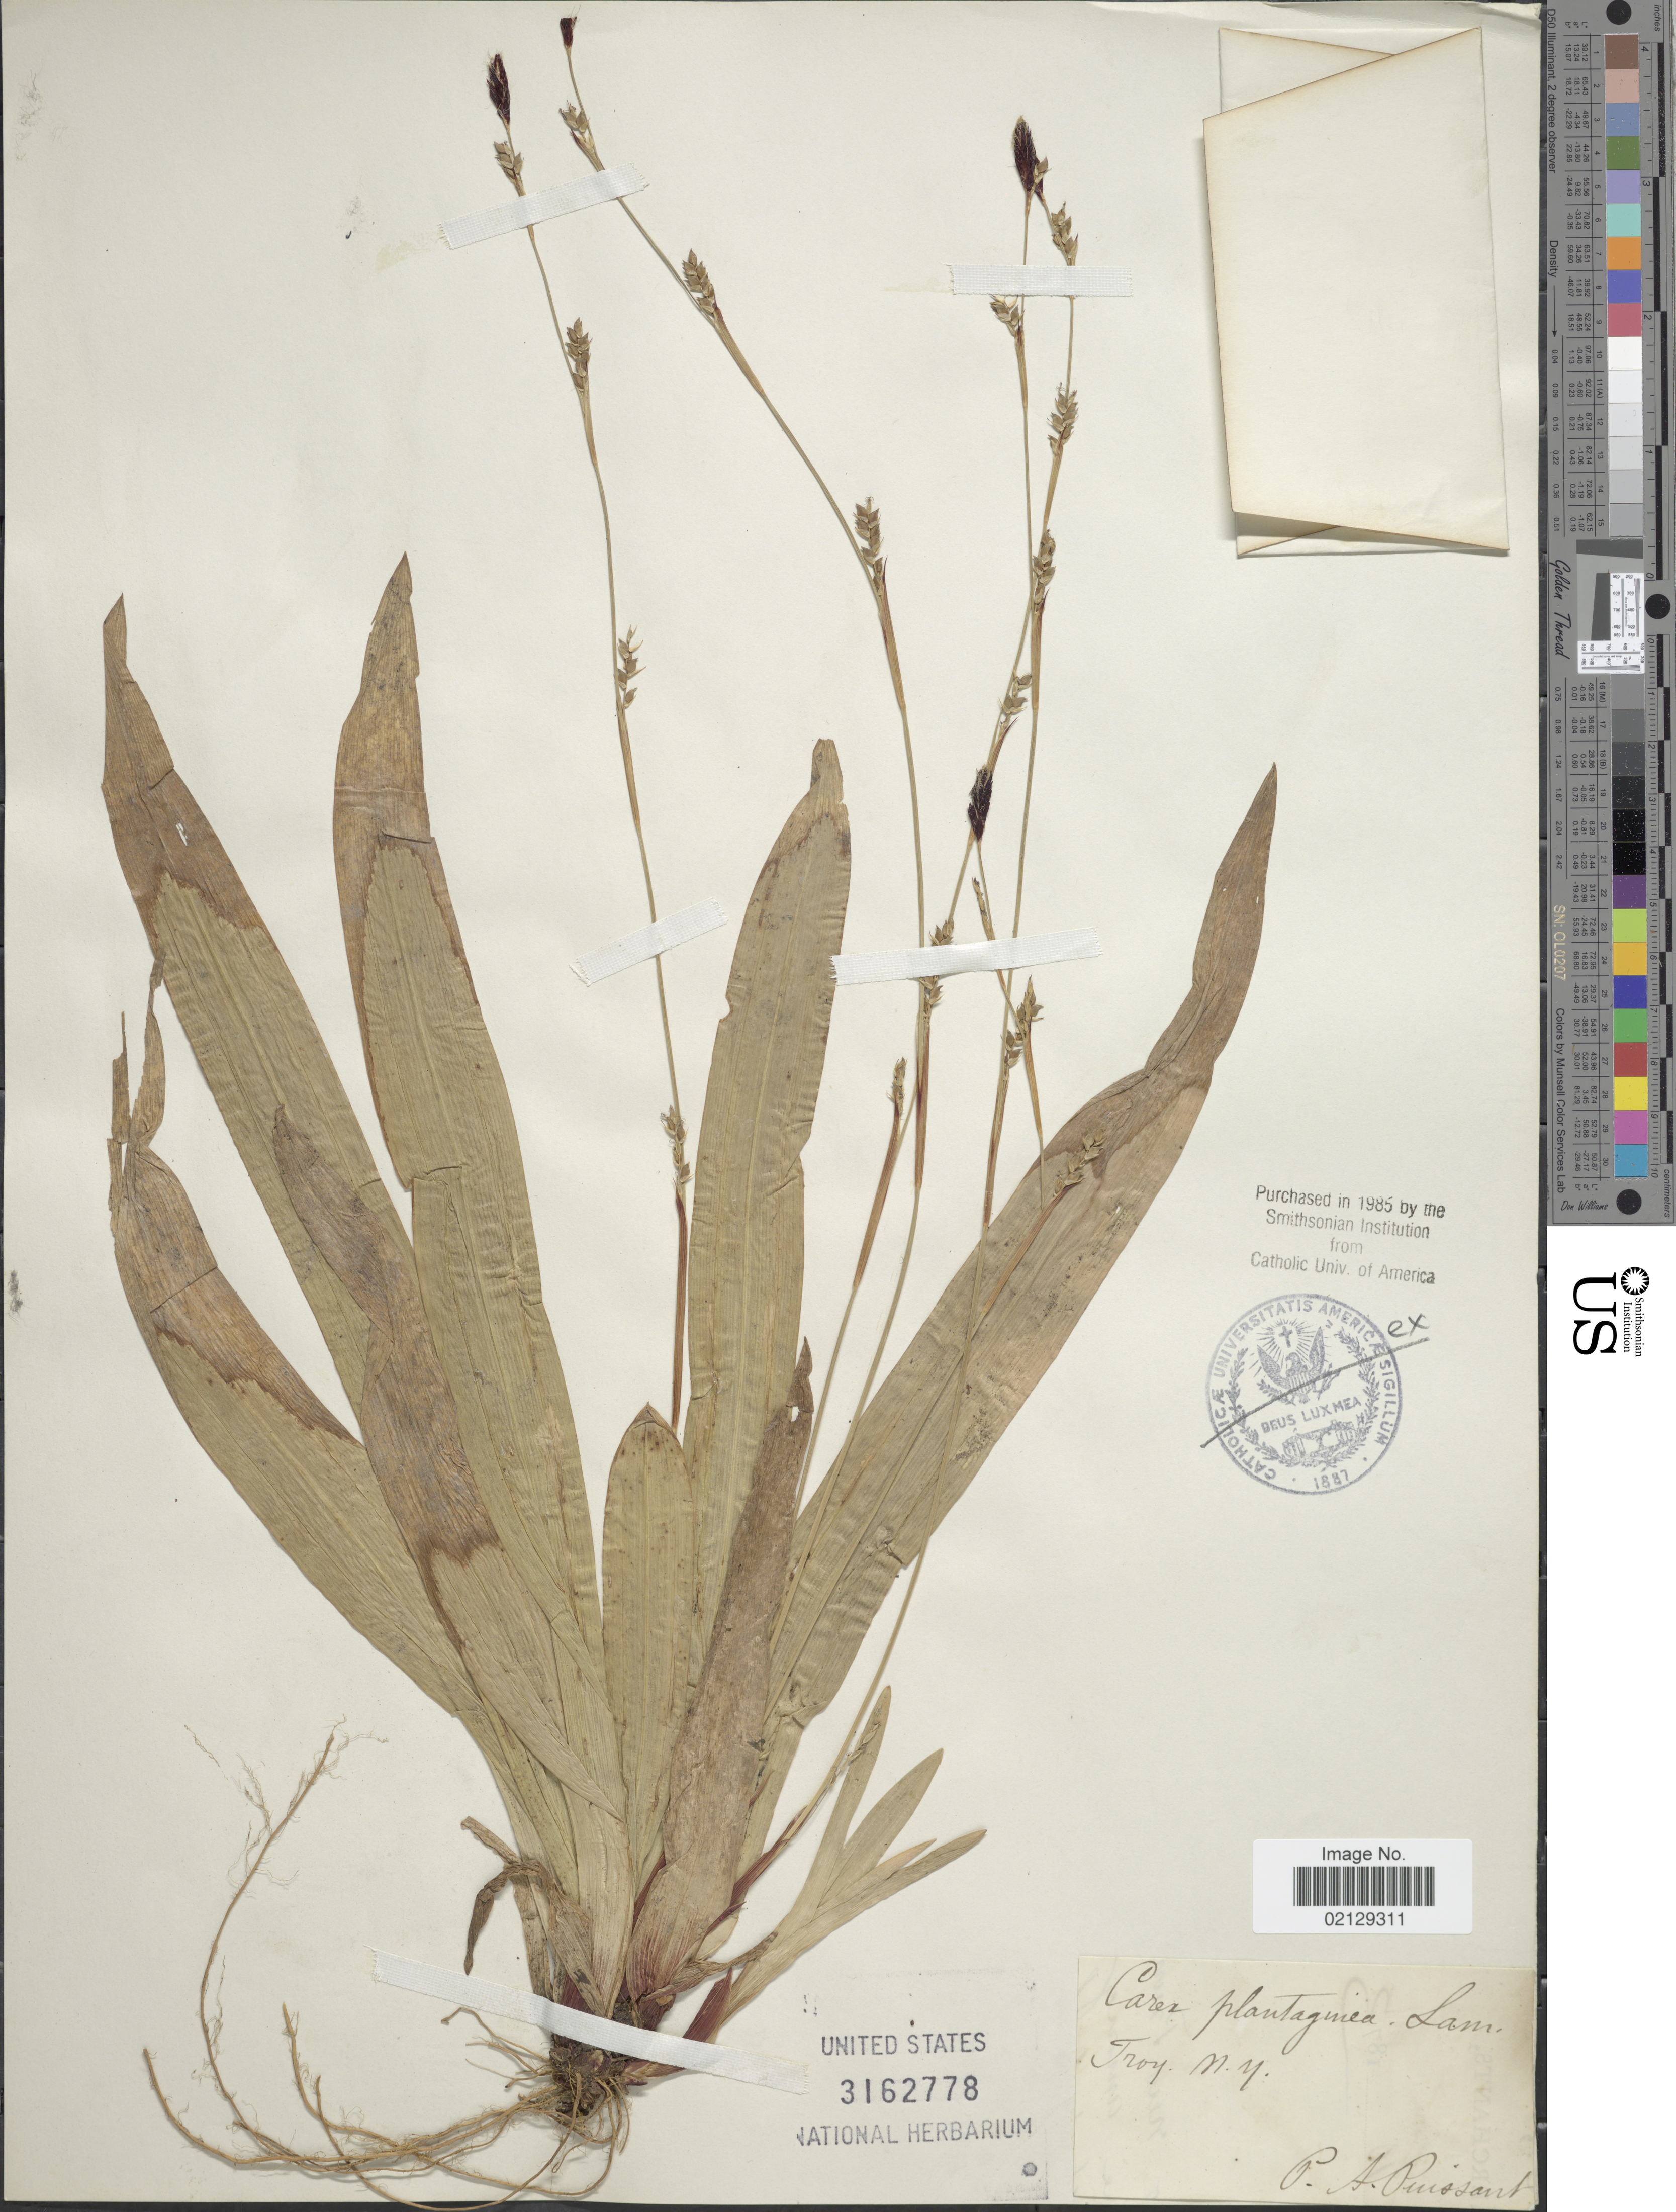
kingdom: Plantae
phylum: Tracheophyta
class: Liliopsida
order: Poales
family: Cyperaceae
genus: Carex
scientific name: Carex plantaginea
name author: Lam.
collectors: P. Puissant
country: United States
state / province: New York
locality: Troy, N.Y.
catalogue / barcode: US 3162778